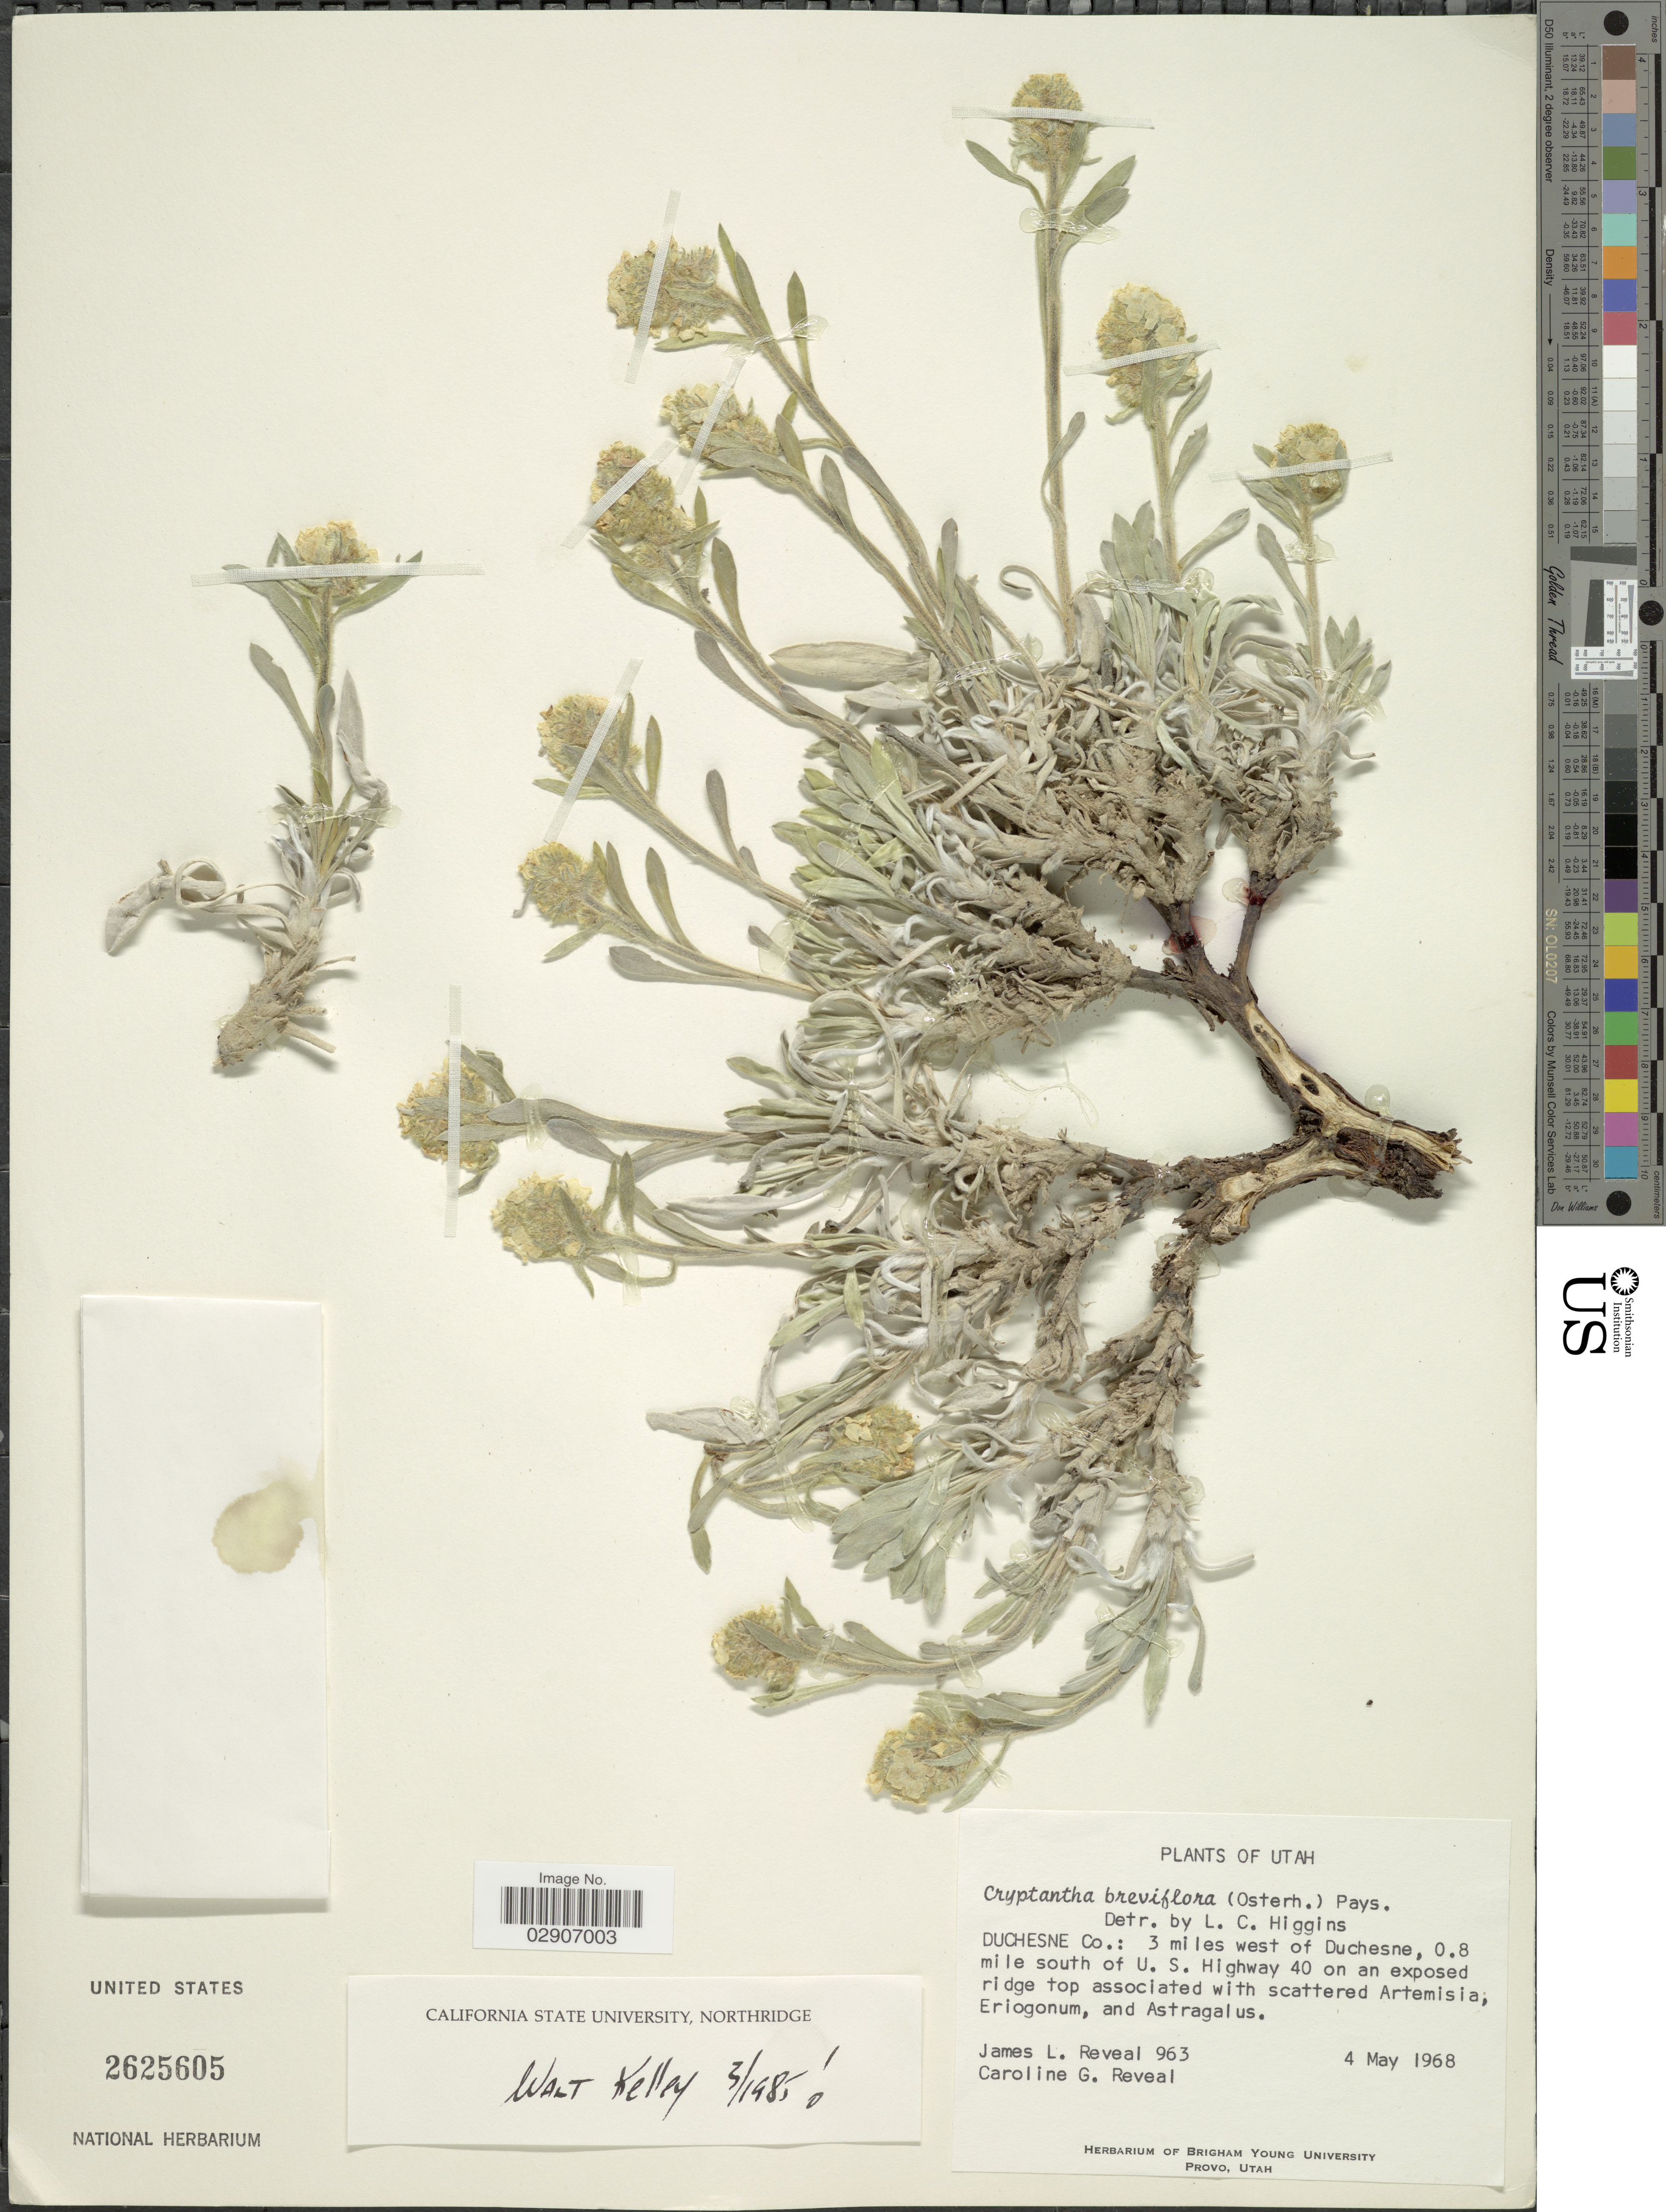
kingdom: Plantae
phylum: Tracheophyta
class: Magnoliopsida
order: Boraginales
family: Boraginaceae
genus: Cryptantha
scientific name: Cryptantha breviflora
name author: (Osterh.) Payson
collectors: J. L. Reveal & C. G. Reveal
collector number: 963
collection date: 1968-05-04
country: United States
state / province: Utah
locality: Duchesne Co.: 3 miles west of Duchesne, 0.8 mile south of U. S. Highway 40 on a exposed ridge.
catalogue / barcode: US 2625605